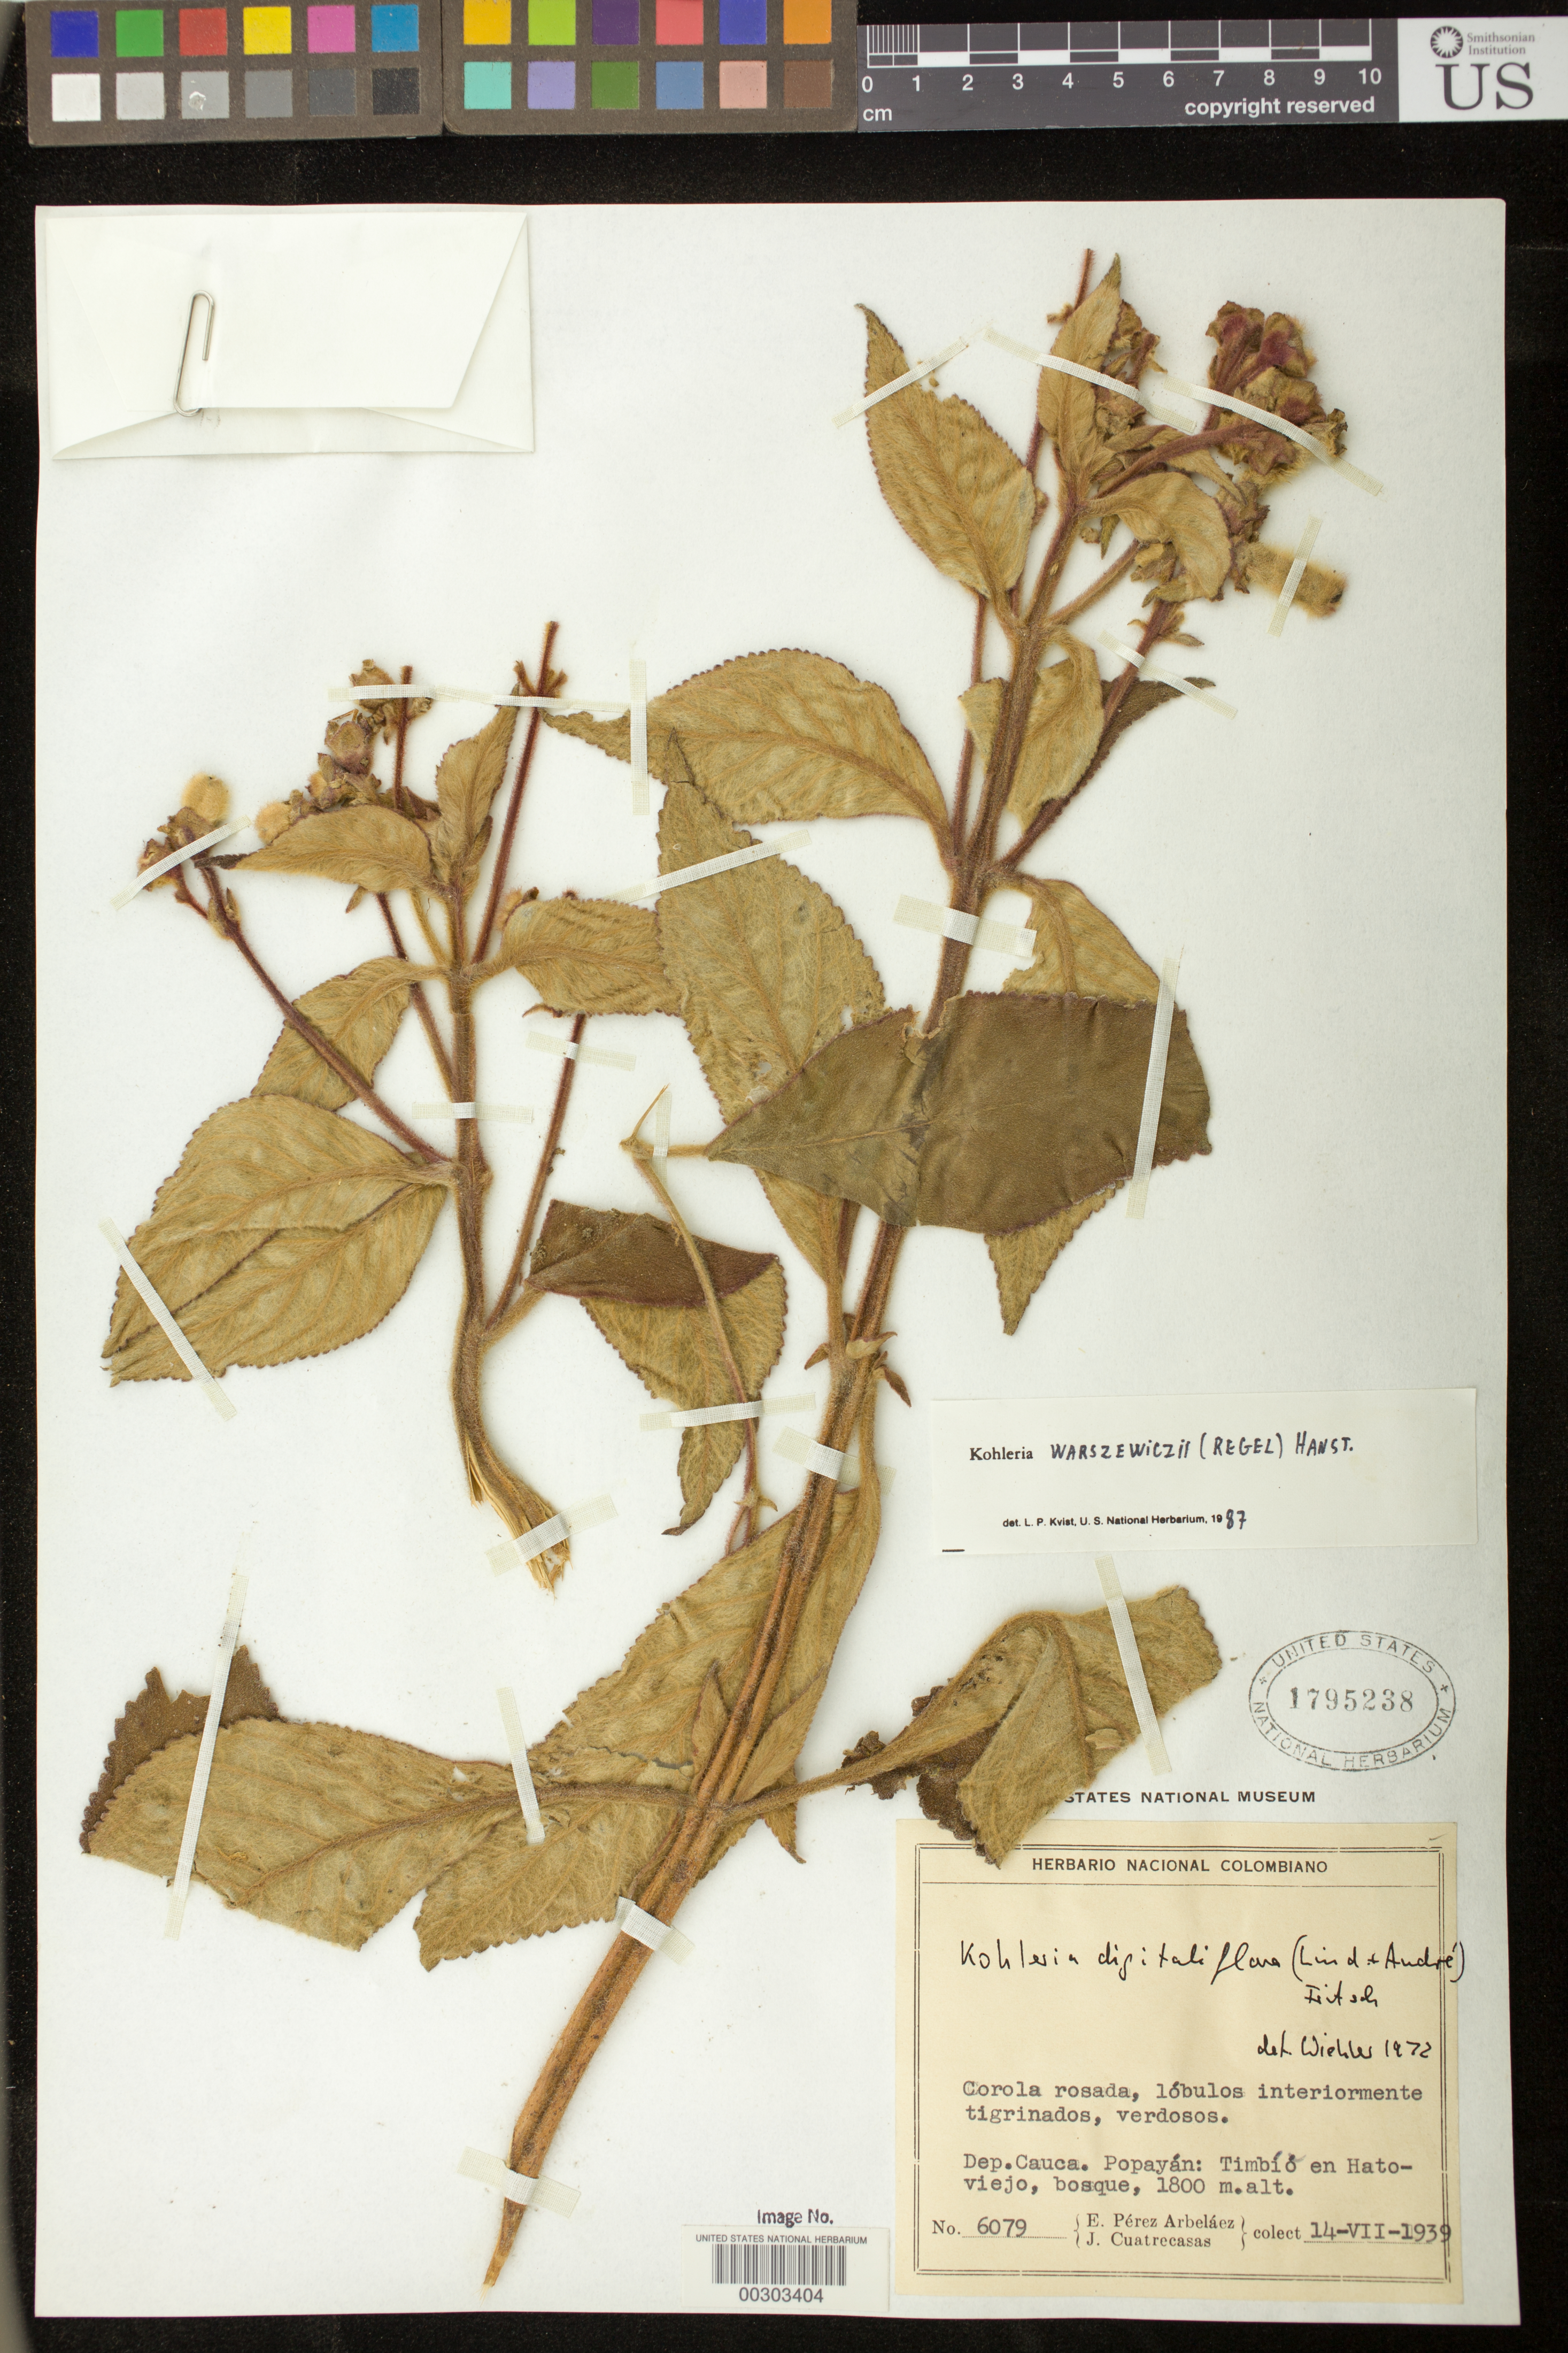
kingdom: Plantae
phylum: Tracheophyta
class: Magnoliopsida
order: Lamiales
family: Gesneriaceae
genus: Kohleria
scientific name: Kohleria warszewiczii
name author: (Regel) Hanst.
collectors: E. Pérez Arbeláez & J. Cuatrecasas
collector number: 6079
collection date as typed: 14 Jul 1939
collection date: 1939-07-14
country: Colombia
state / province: Cauca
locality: Popayan, Timbio en Hatoviejo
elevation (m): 1800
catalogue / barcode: US 1795238